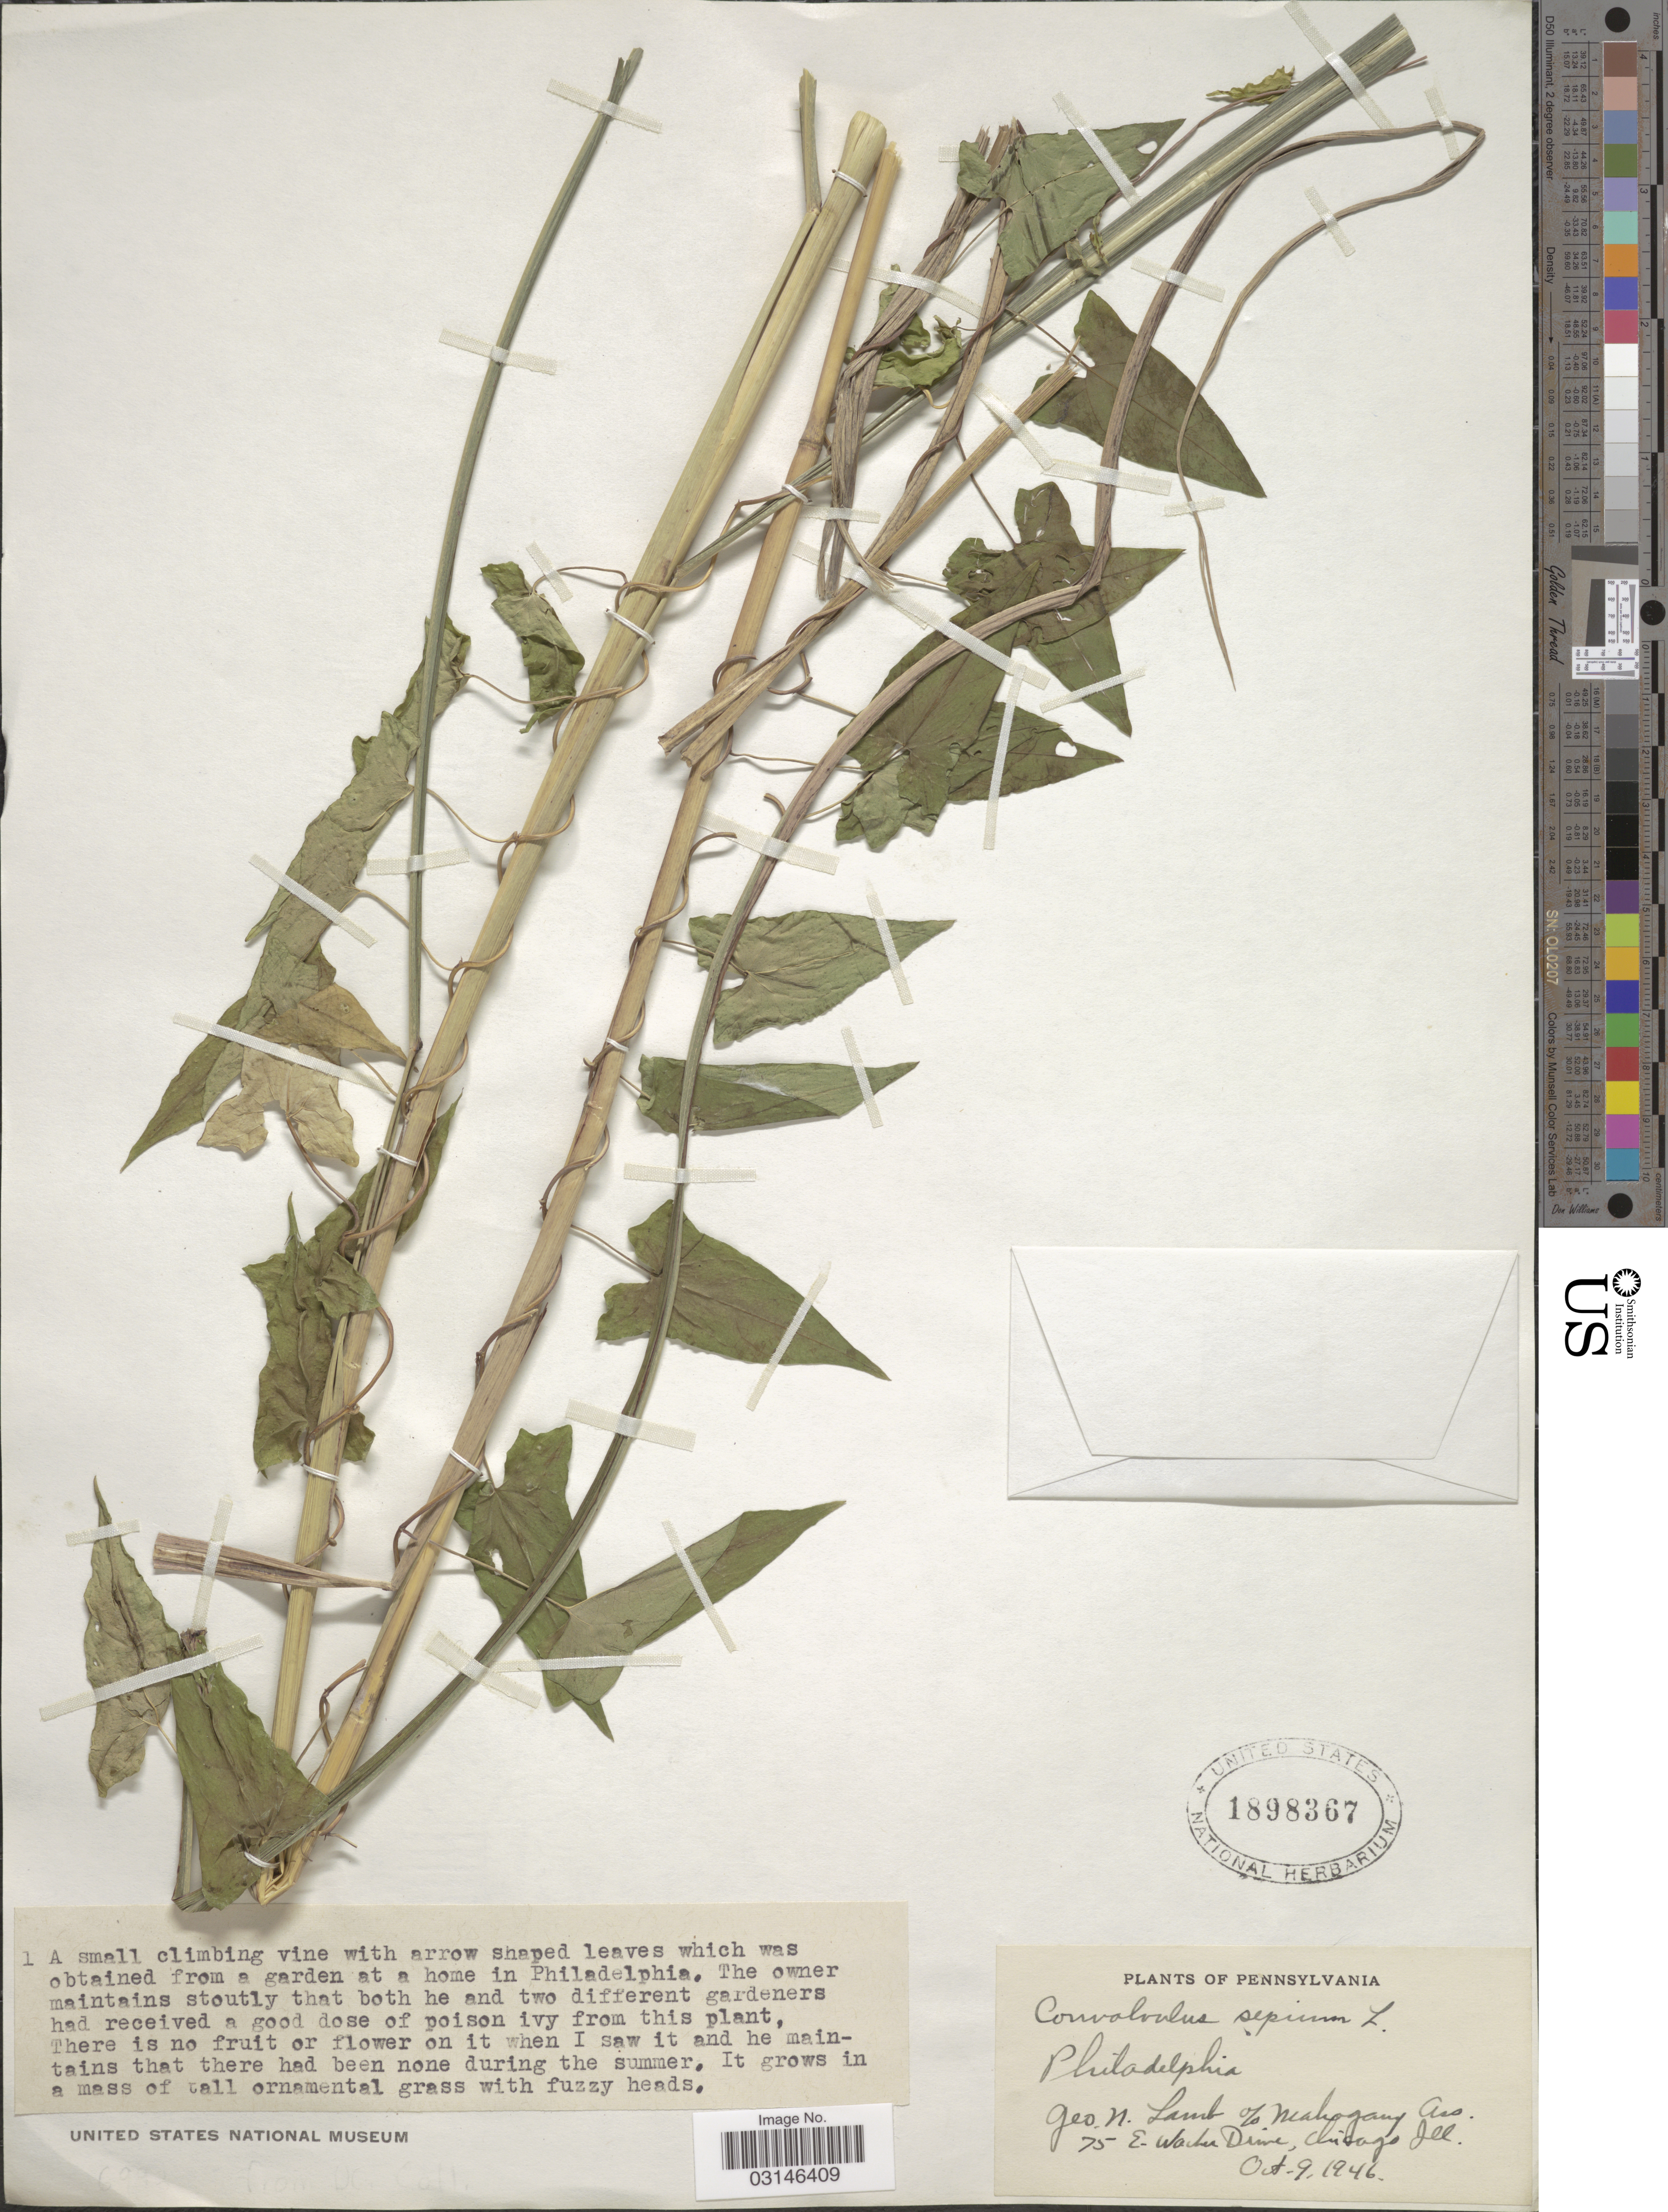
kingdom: Plantae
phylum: Tracheophyta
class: Magnoliopsida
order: Solanales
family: Convolvulaceae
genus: Calystegia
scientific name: Calystegia sepium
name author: (L.) R. Br.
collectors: G. N. Lamb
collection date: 1946-10-09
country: United States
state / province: Pennsylvania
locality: Philadelphia.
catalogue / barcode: US 1898367